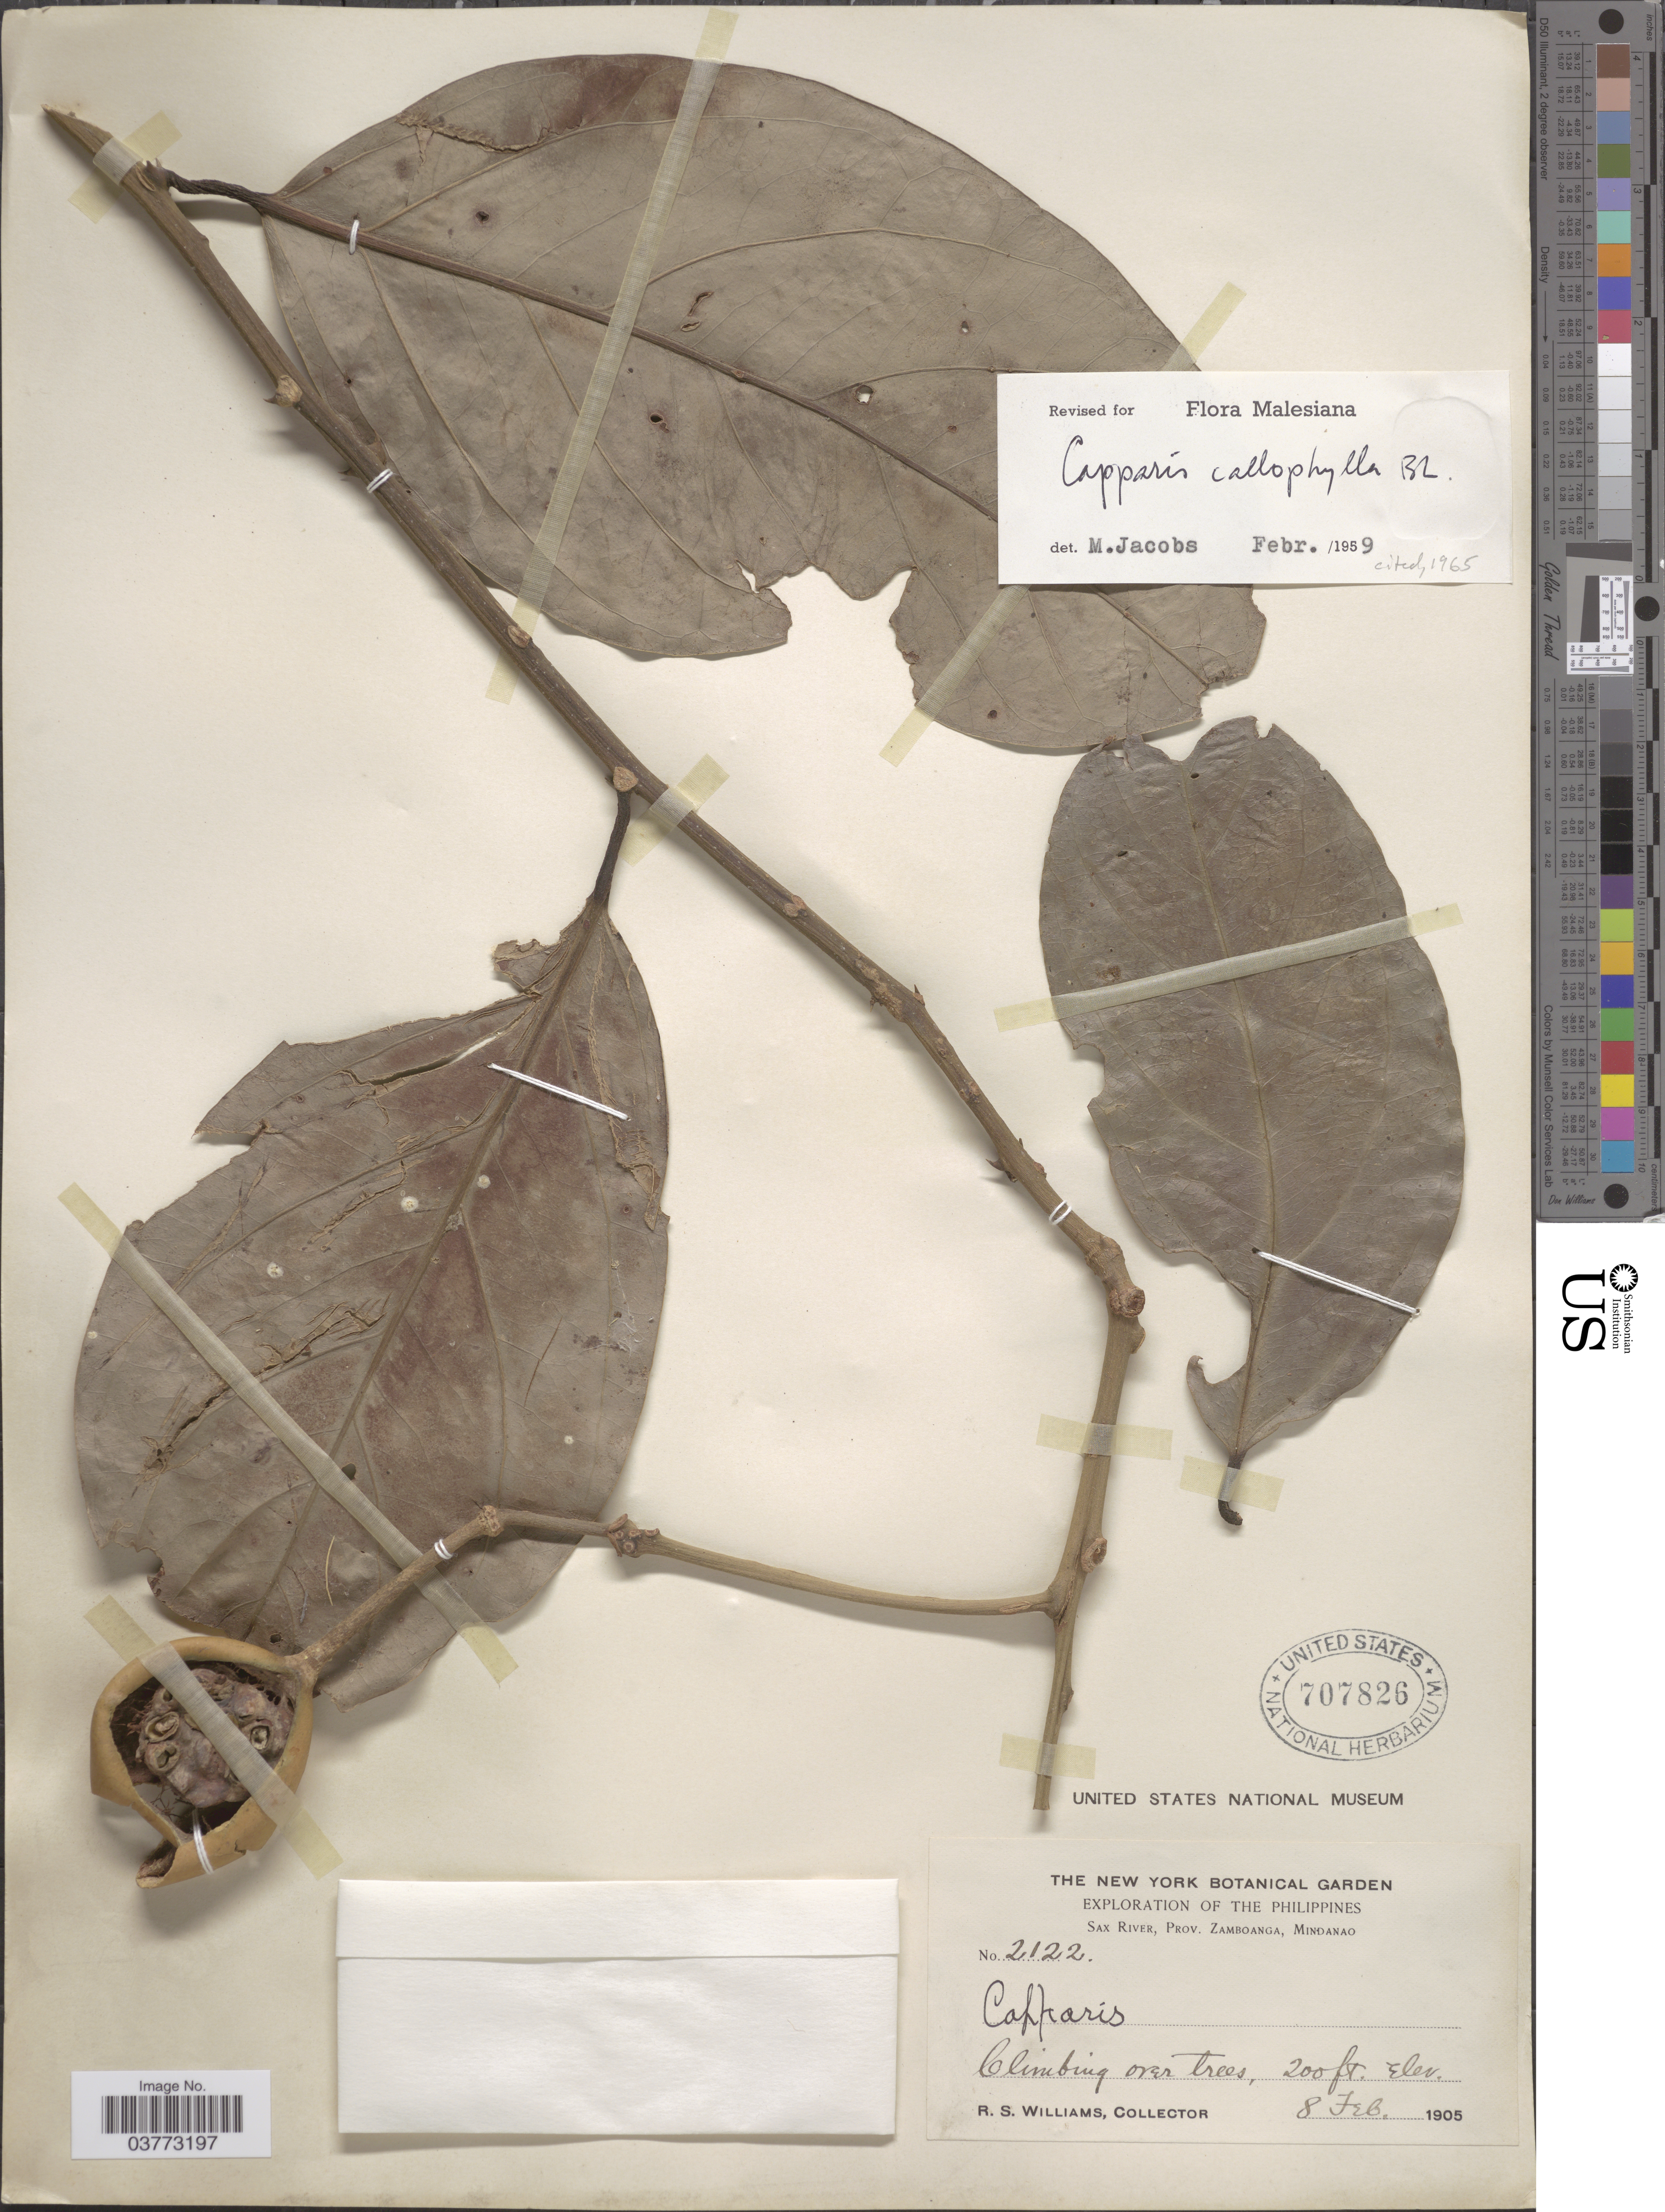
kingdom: Plantae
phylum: Tracheophyta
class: Magnoliopsida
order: Brassicales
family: Capparaceae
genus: Capparis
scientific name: Capparis callophylla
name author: Blume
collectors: R. S. Williams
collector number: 2122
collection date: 1905-02-08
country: Philippines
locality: Sax River, Prov. Zamboanga, Mindanao.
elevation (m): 61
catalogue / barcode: US 707826